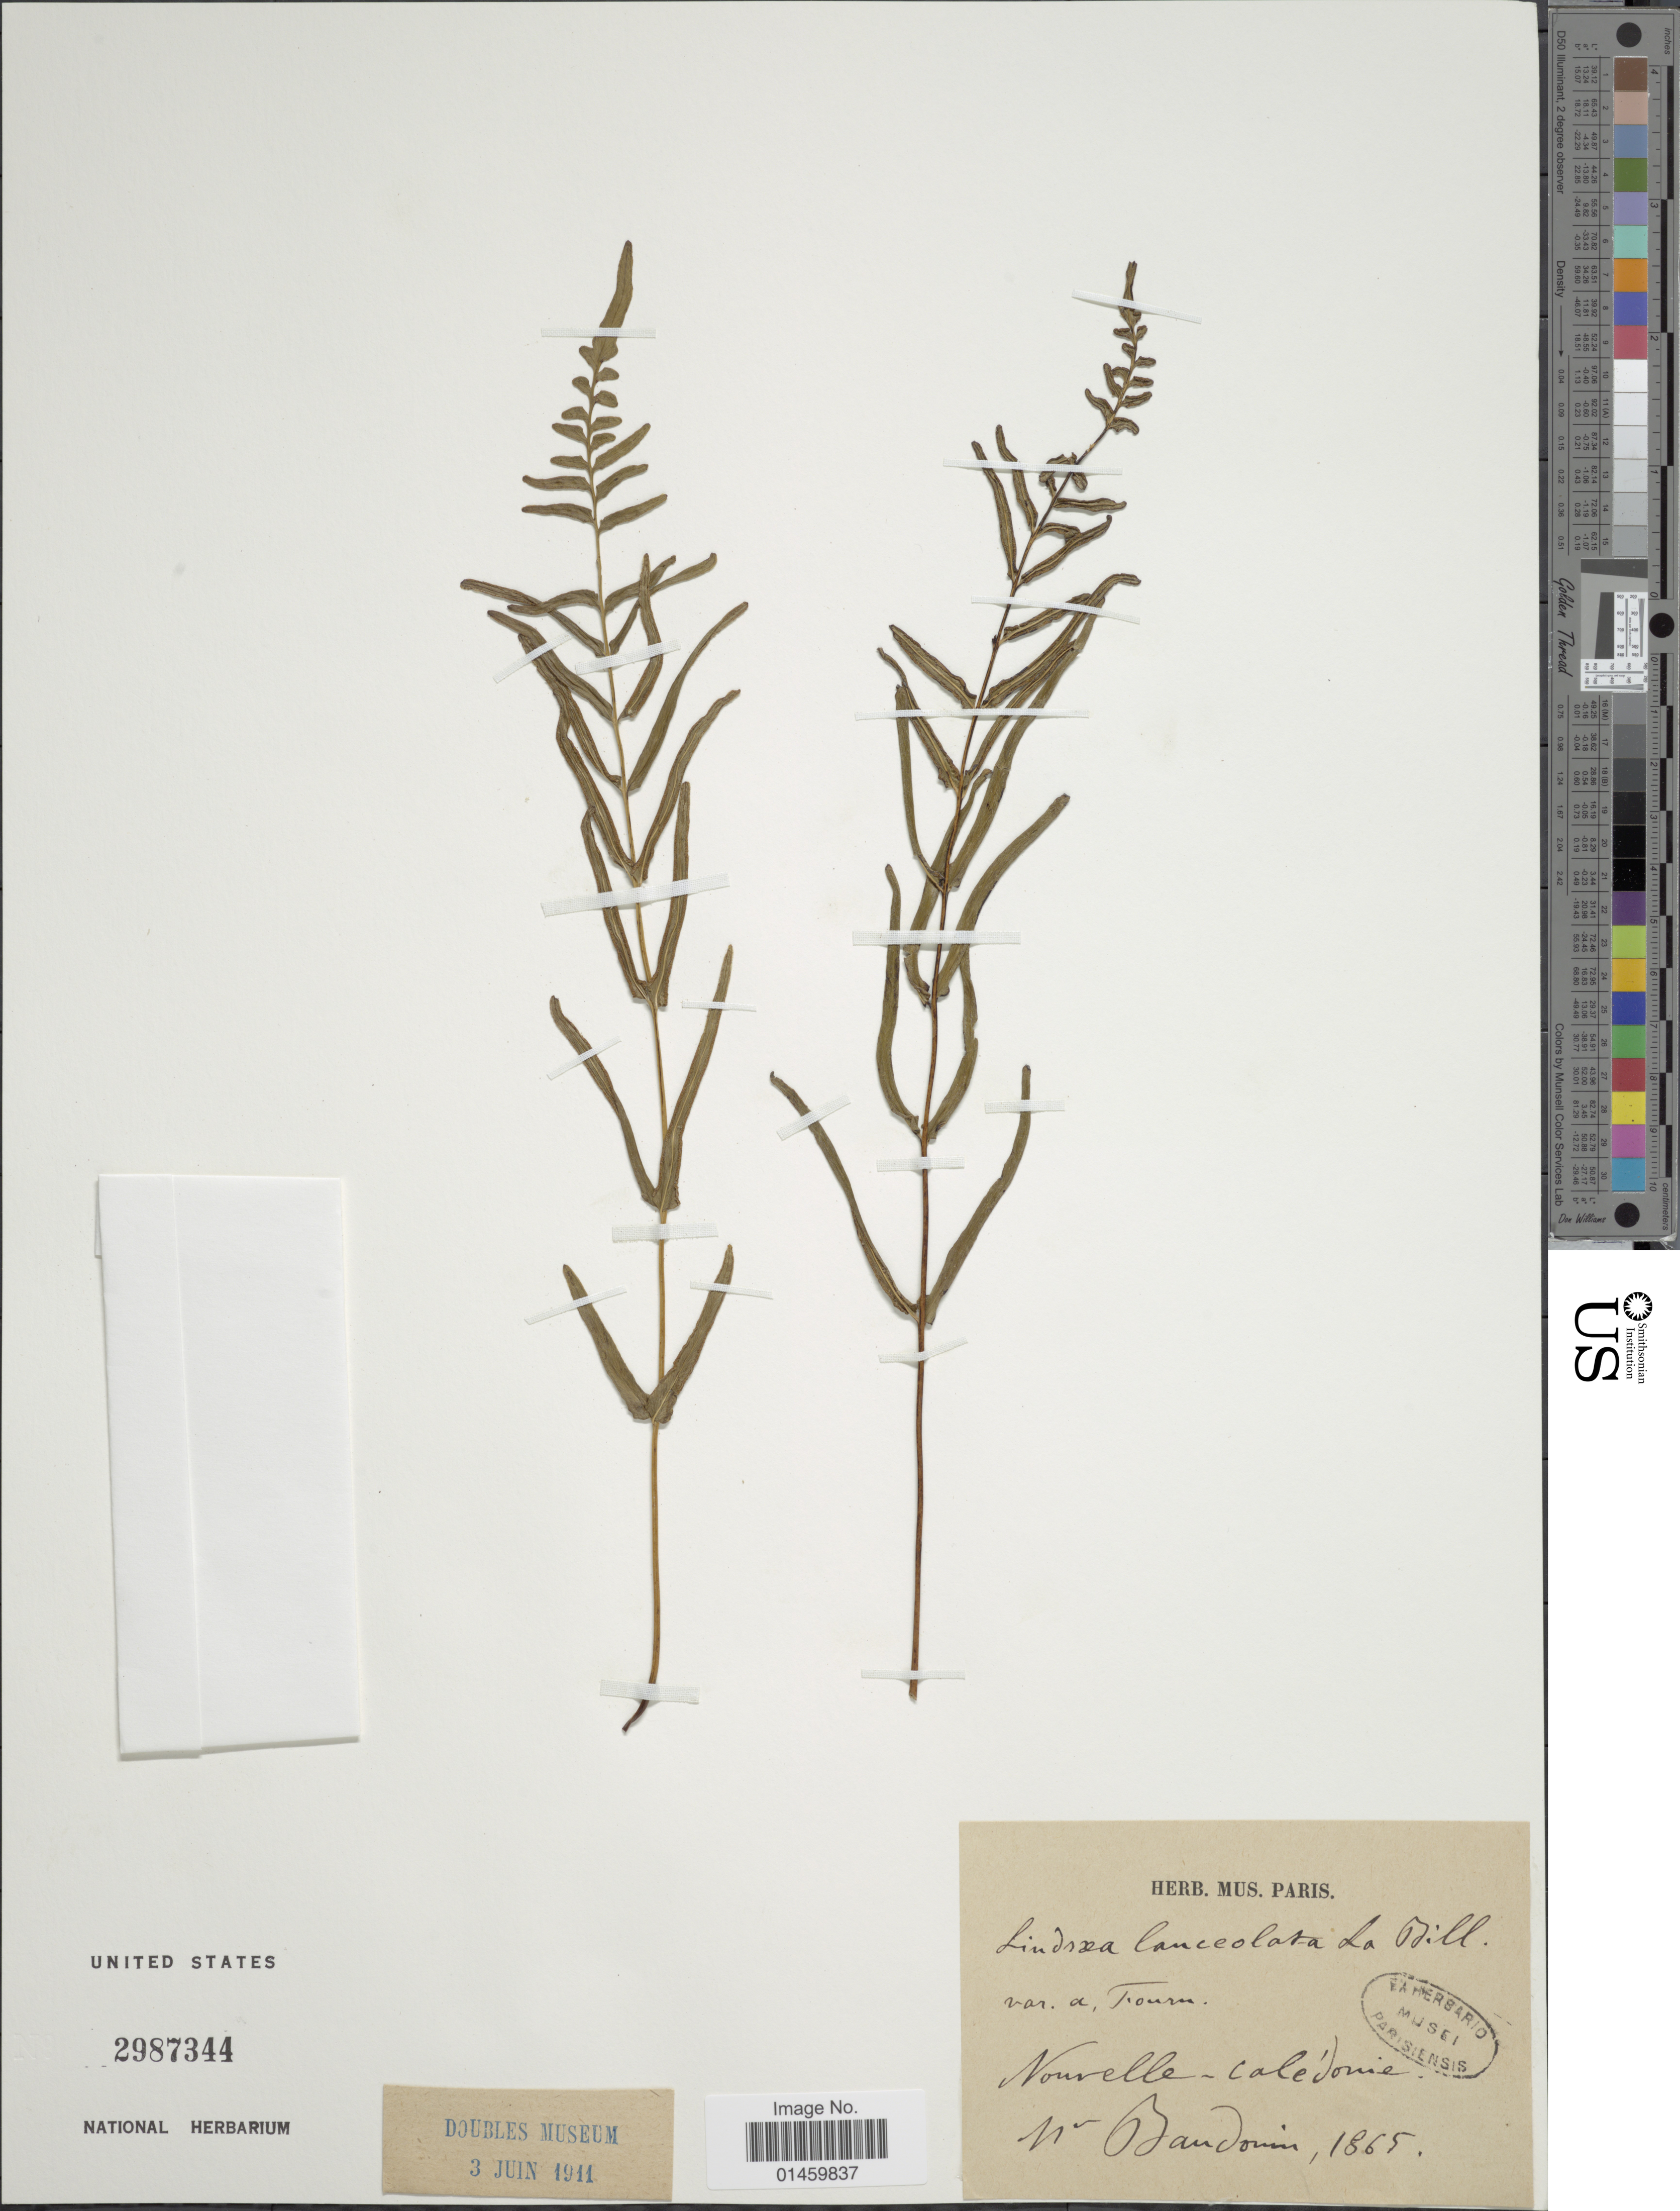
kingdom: Plantae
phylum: Tracheophyta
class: Polypodiopsida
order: Polypodiales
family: Lindsaeaceae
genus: Lindsaea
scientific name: Lindsaea ensifolia subsp. ensifolia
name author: Sw.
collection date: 1865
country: New Caledonia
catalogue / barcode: US 2987344